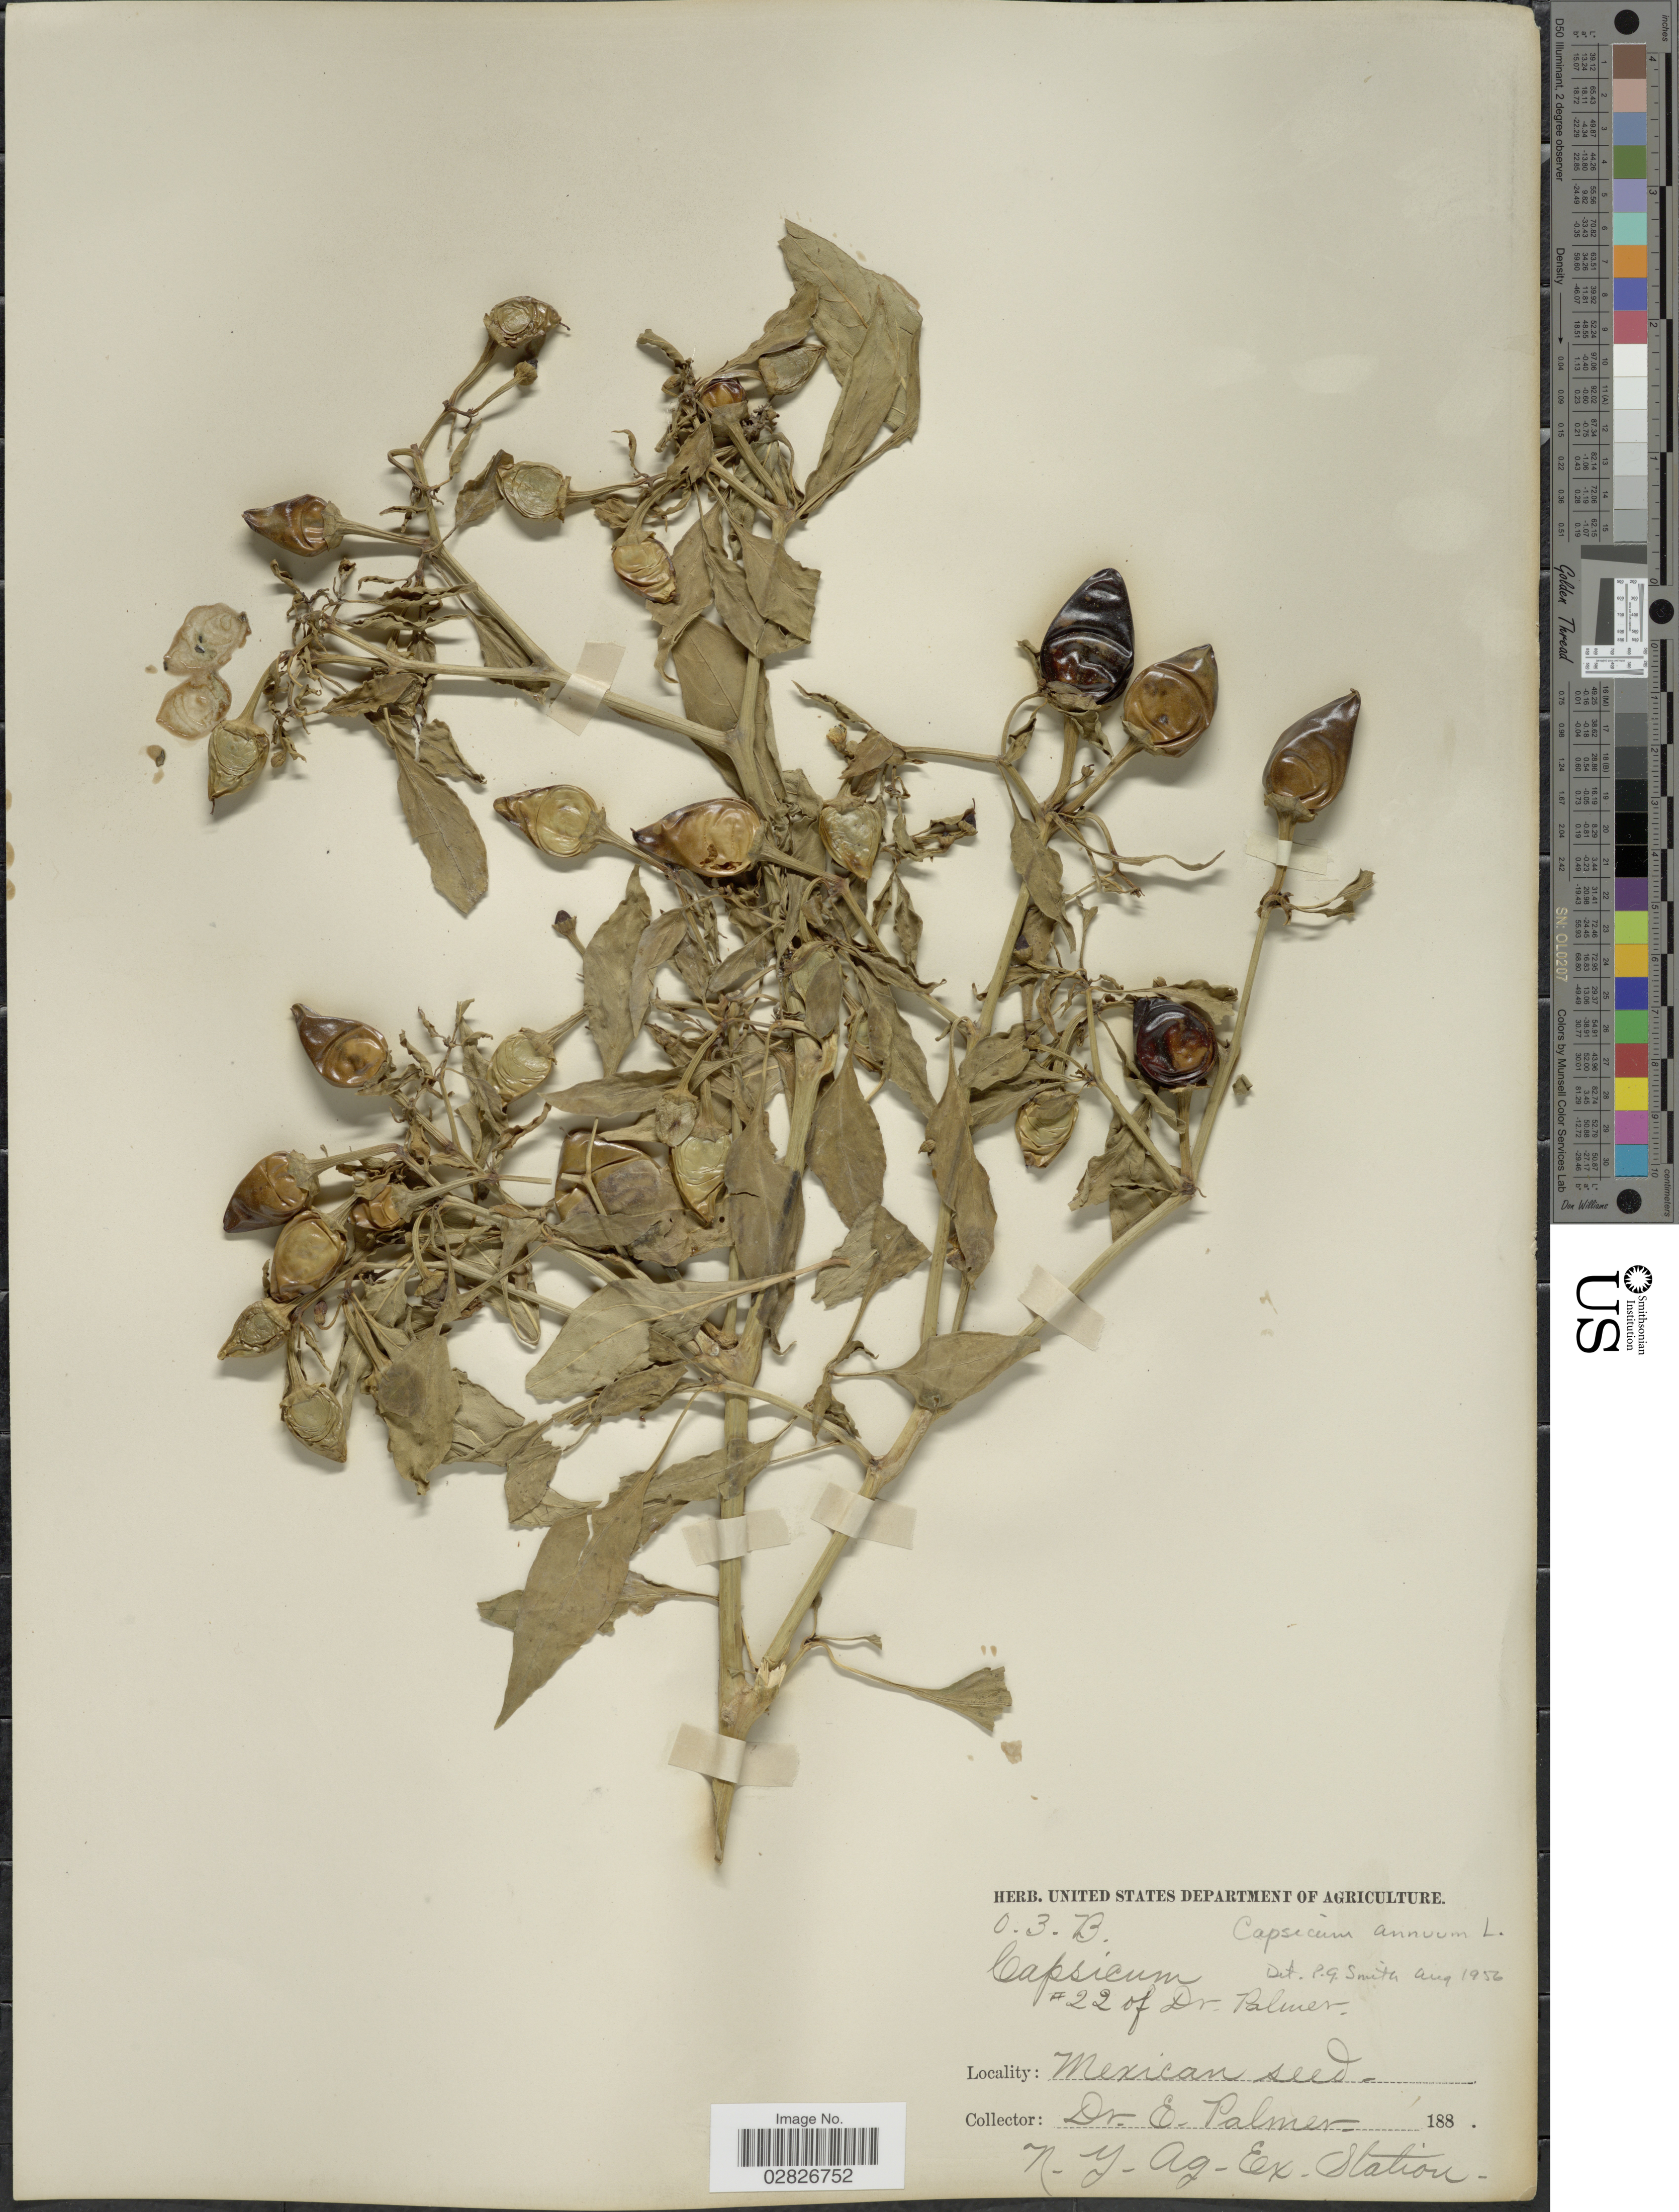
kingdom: Plantae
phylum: Tracheophyta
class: Magnoliopsida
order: Solanales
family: Solanaceae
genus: Capsicum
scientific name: Capsicum sp.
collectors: E. Palmer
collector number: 03B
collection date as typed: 188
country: United States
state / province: New York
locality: N.Y. Ag. Ex. Station.